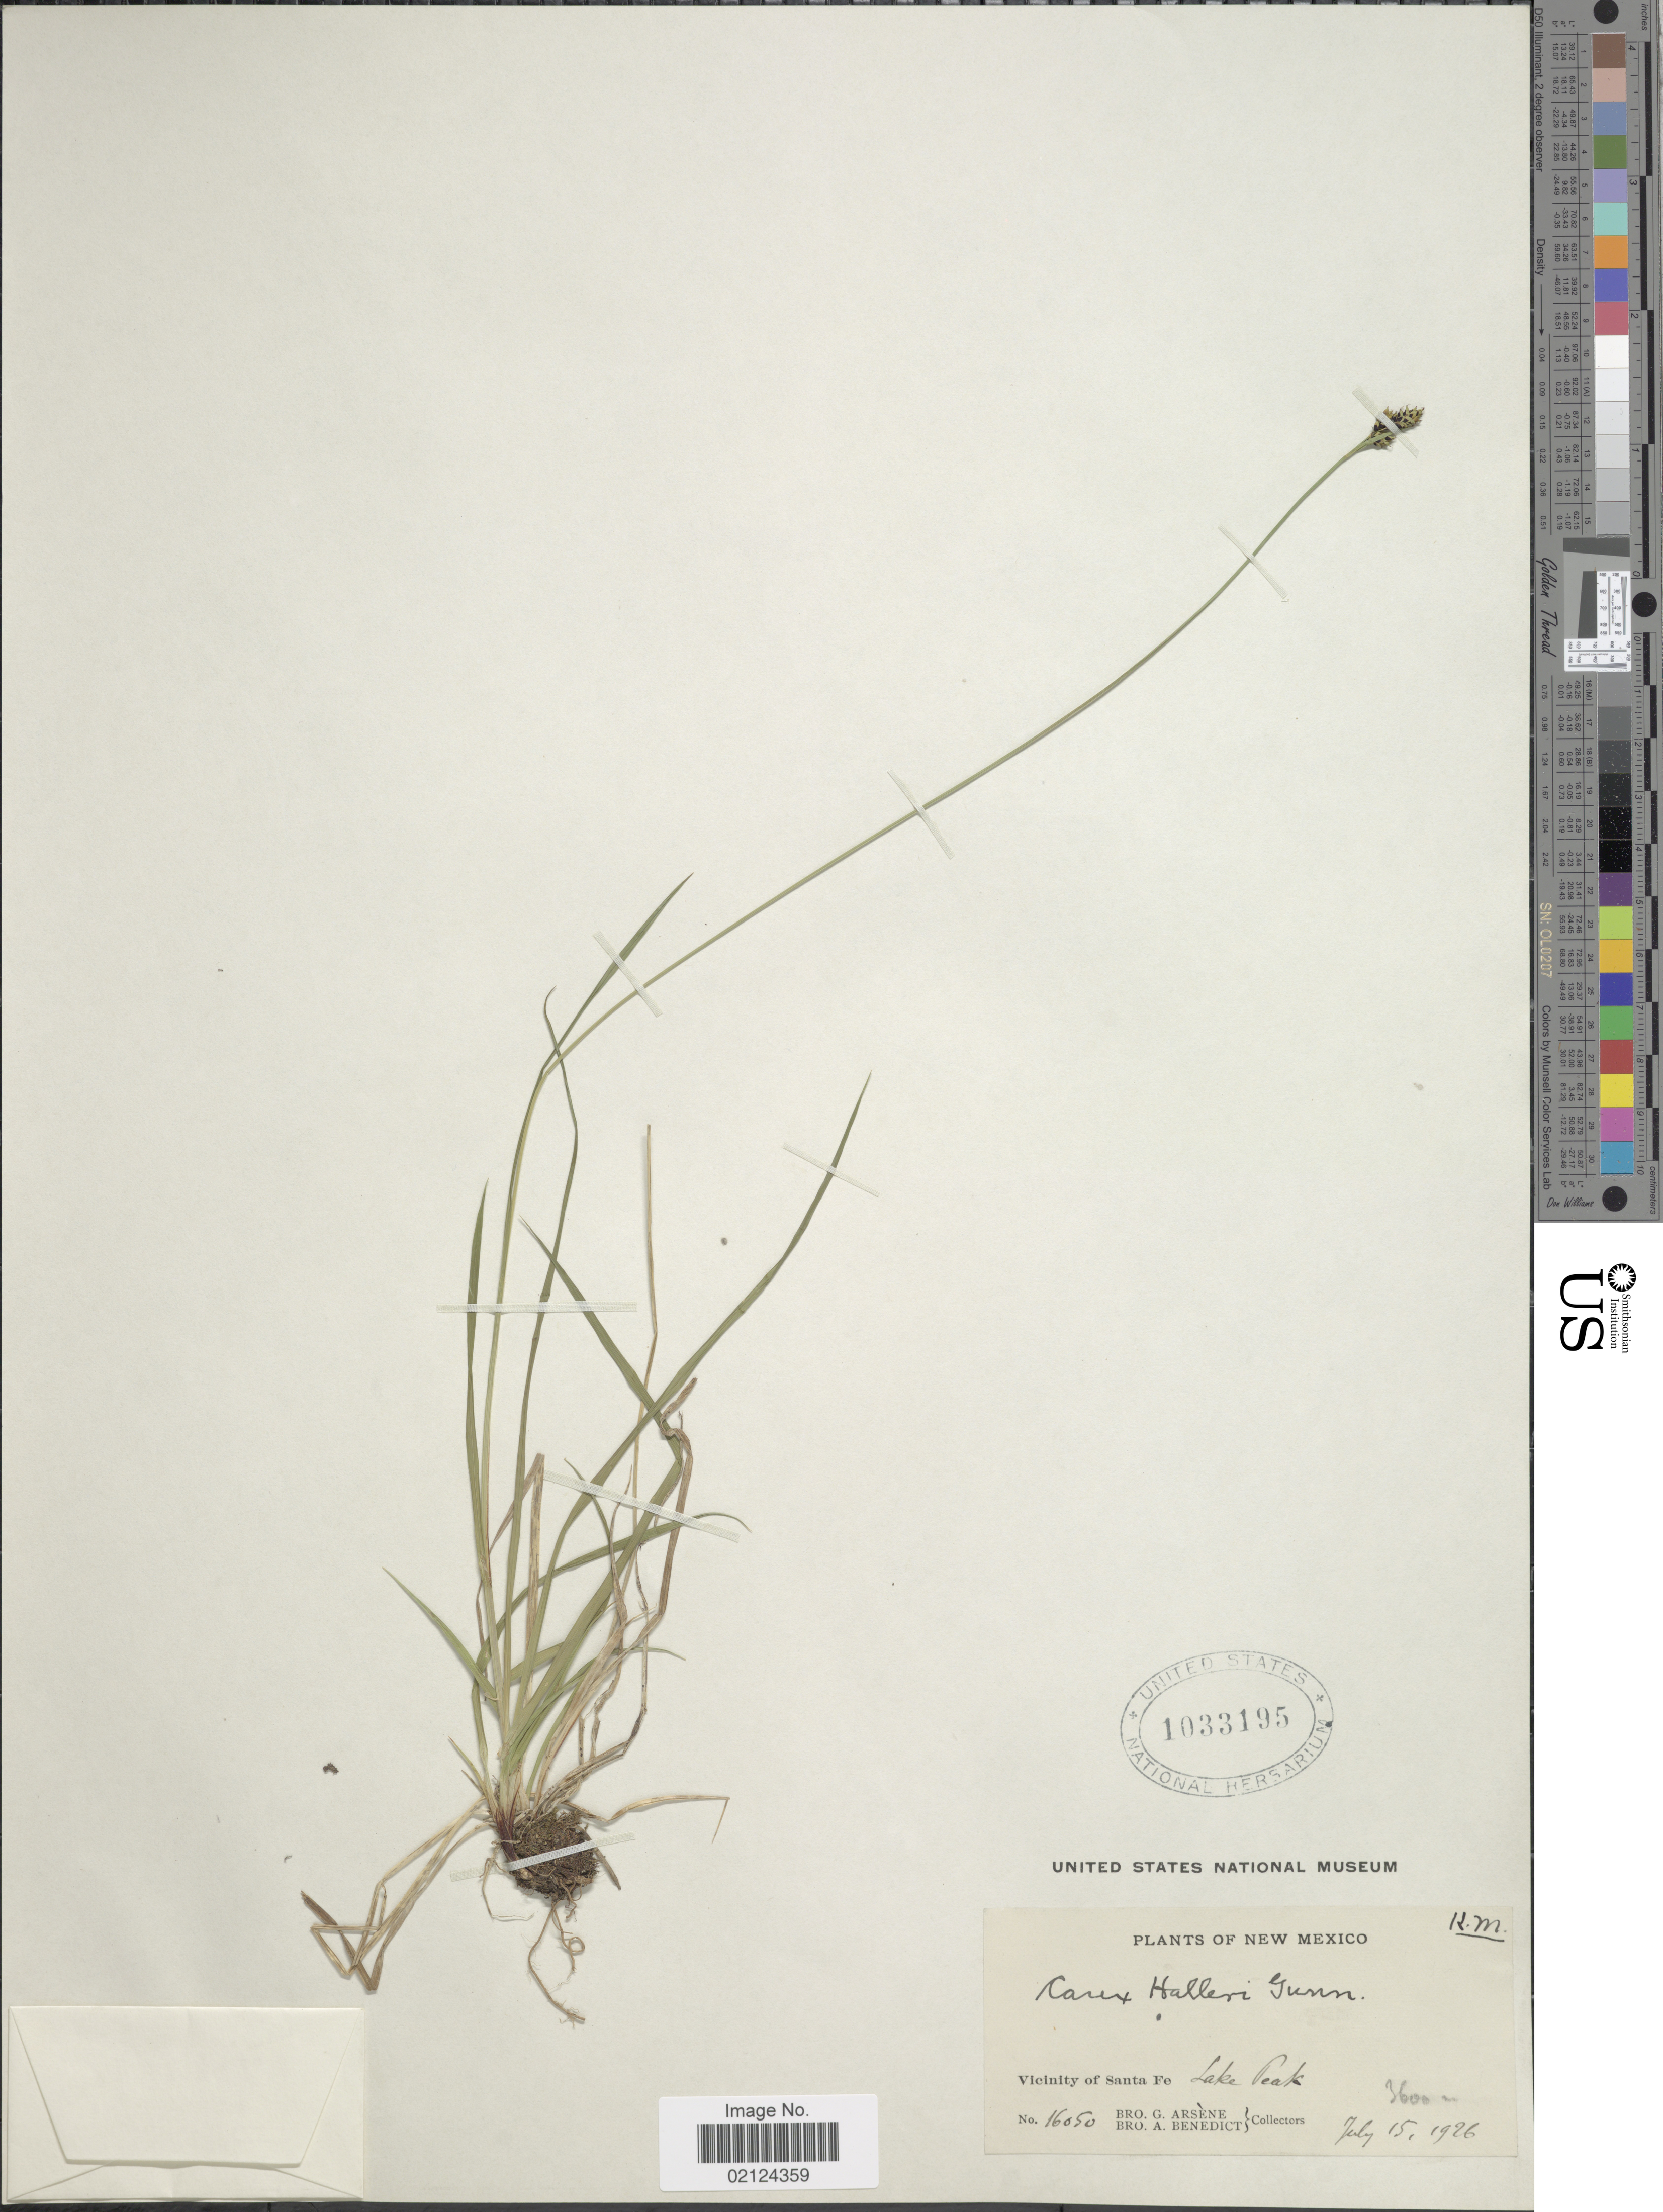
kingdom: Plantae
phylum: Tracheophyta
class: Liliopsida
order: Poales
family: Cyperaceae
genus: Carex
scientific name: Carex media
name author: R. Br.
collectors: Bro. G. Arsène & Bro. A. Benedict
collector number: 16050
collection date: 1926-07-15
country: United States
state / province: New Mexico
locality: Vicinity of Santa Fe, Lake Peak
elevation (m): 3600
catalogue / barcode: US 1033195